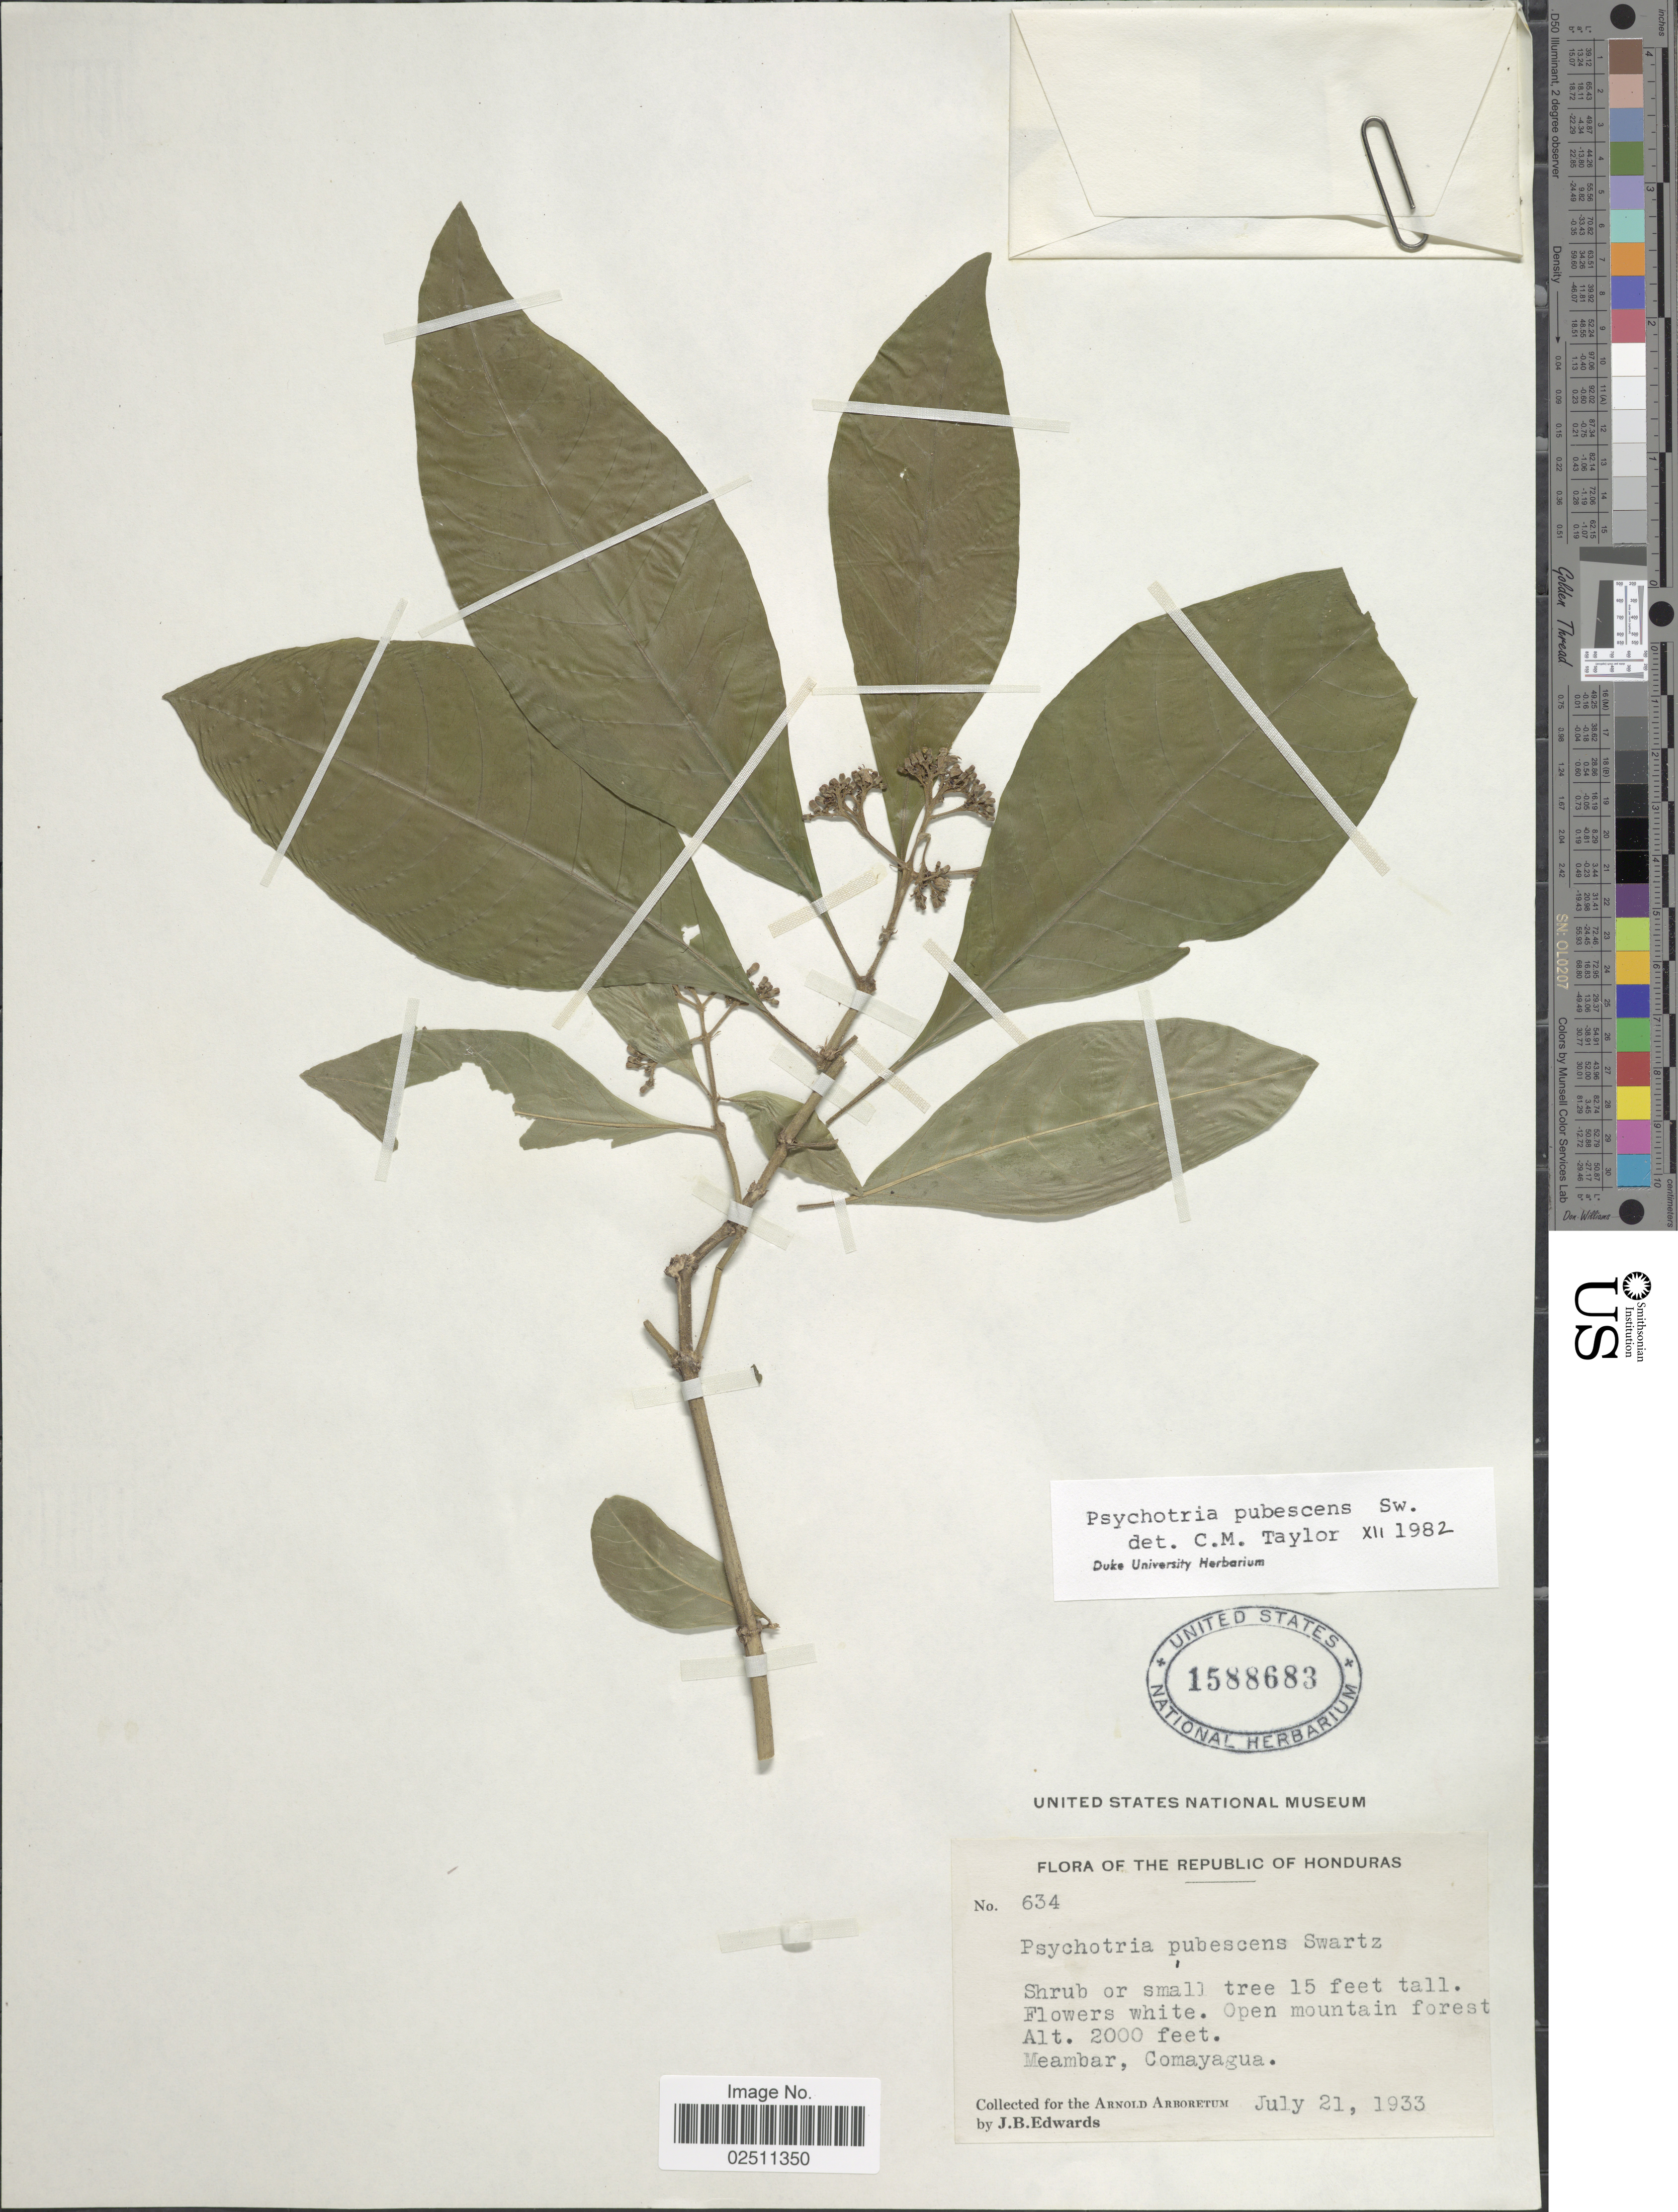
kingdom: Plantae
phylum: Tracheophyta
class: Magnoliopsida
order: Gentianales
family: Rubiaceae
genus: Psychotria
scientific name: Psychotria pubescens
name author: Sw.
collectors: J. B. Edwards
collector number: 634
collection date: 1933-07-21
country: Honduras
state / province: Comayagua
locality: Open mountain forest, Meambar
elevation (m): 610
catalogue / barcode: US 1588683